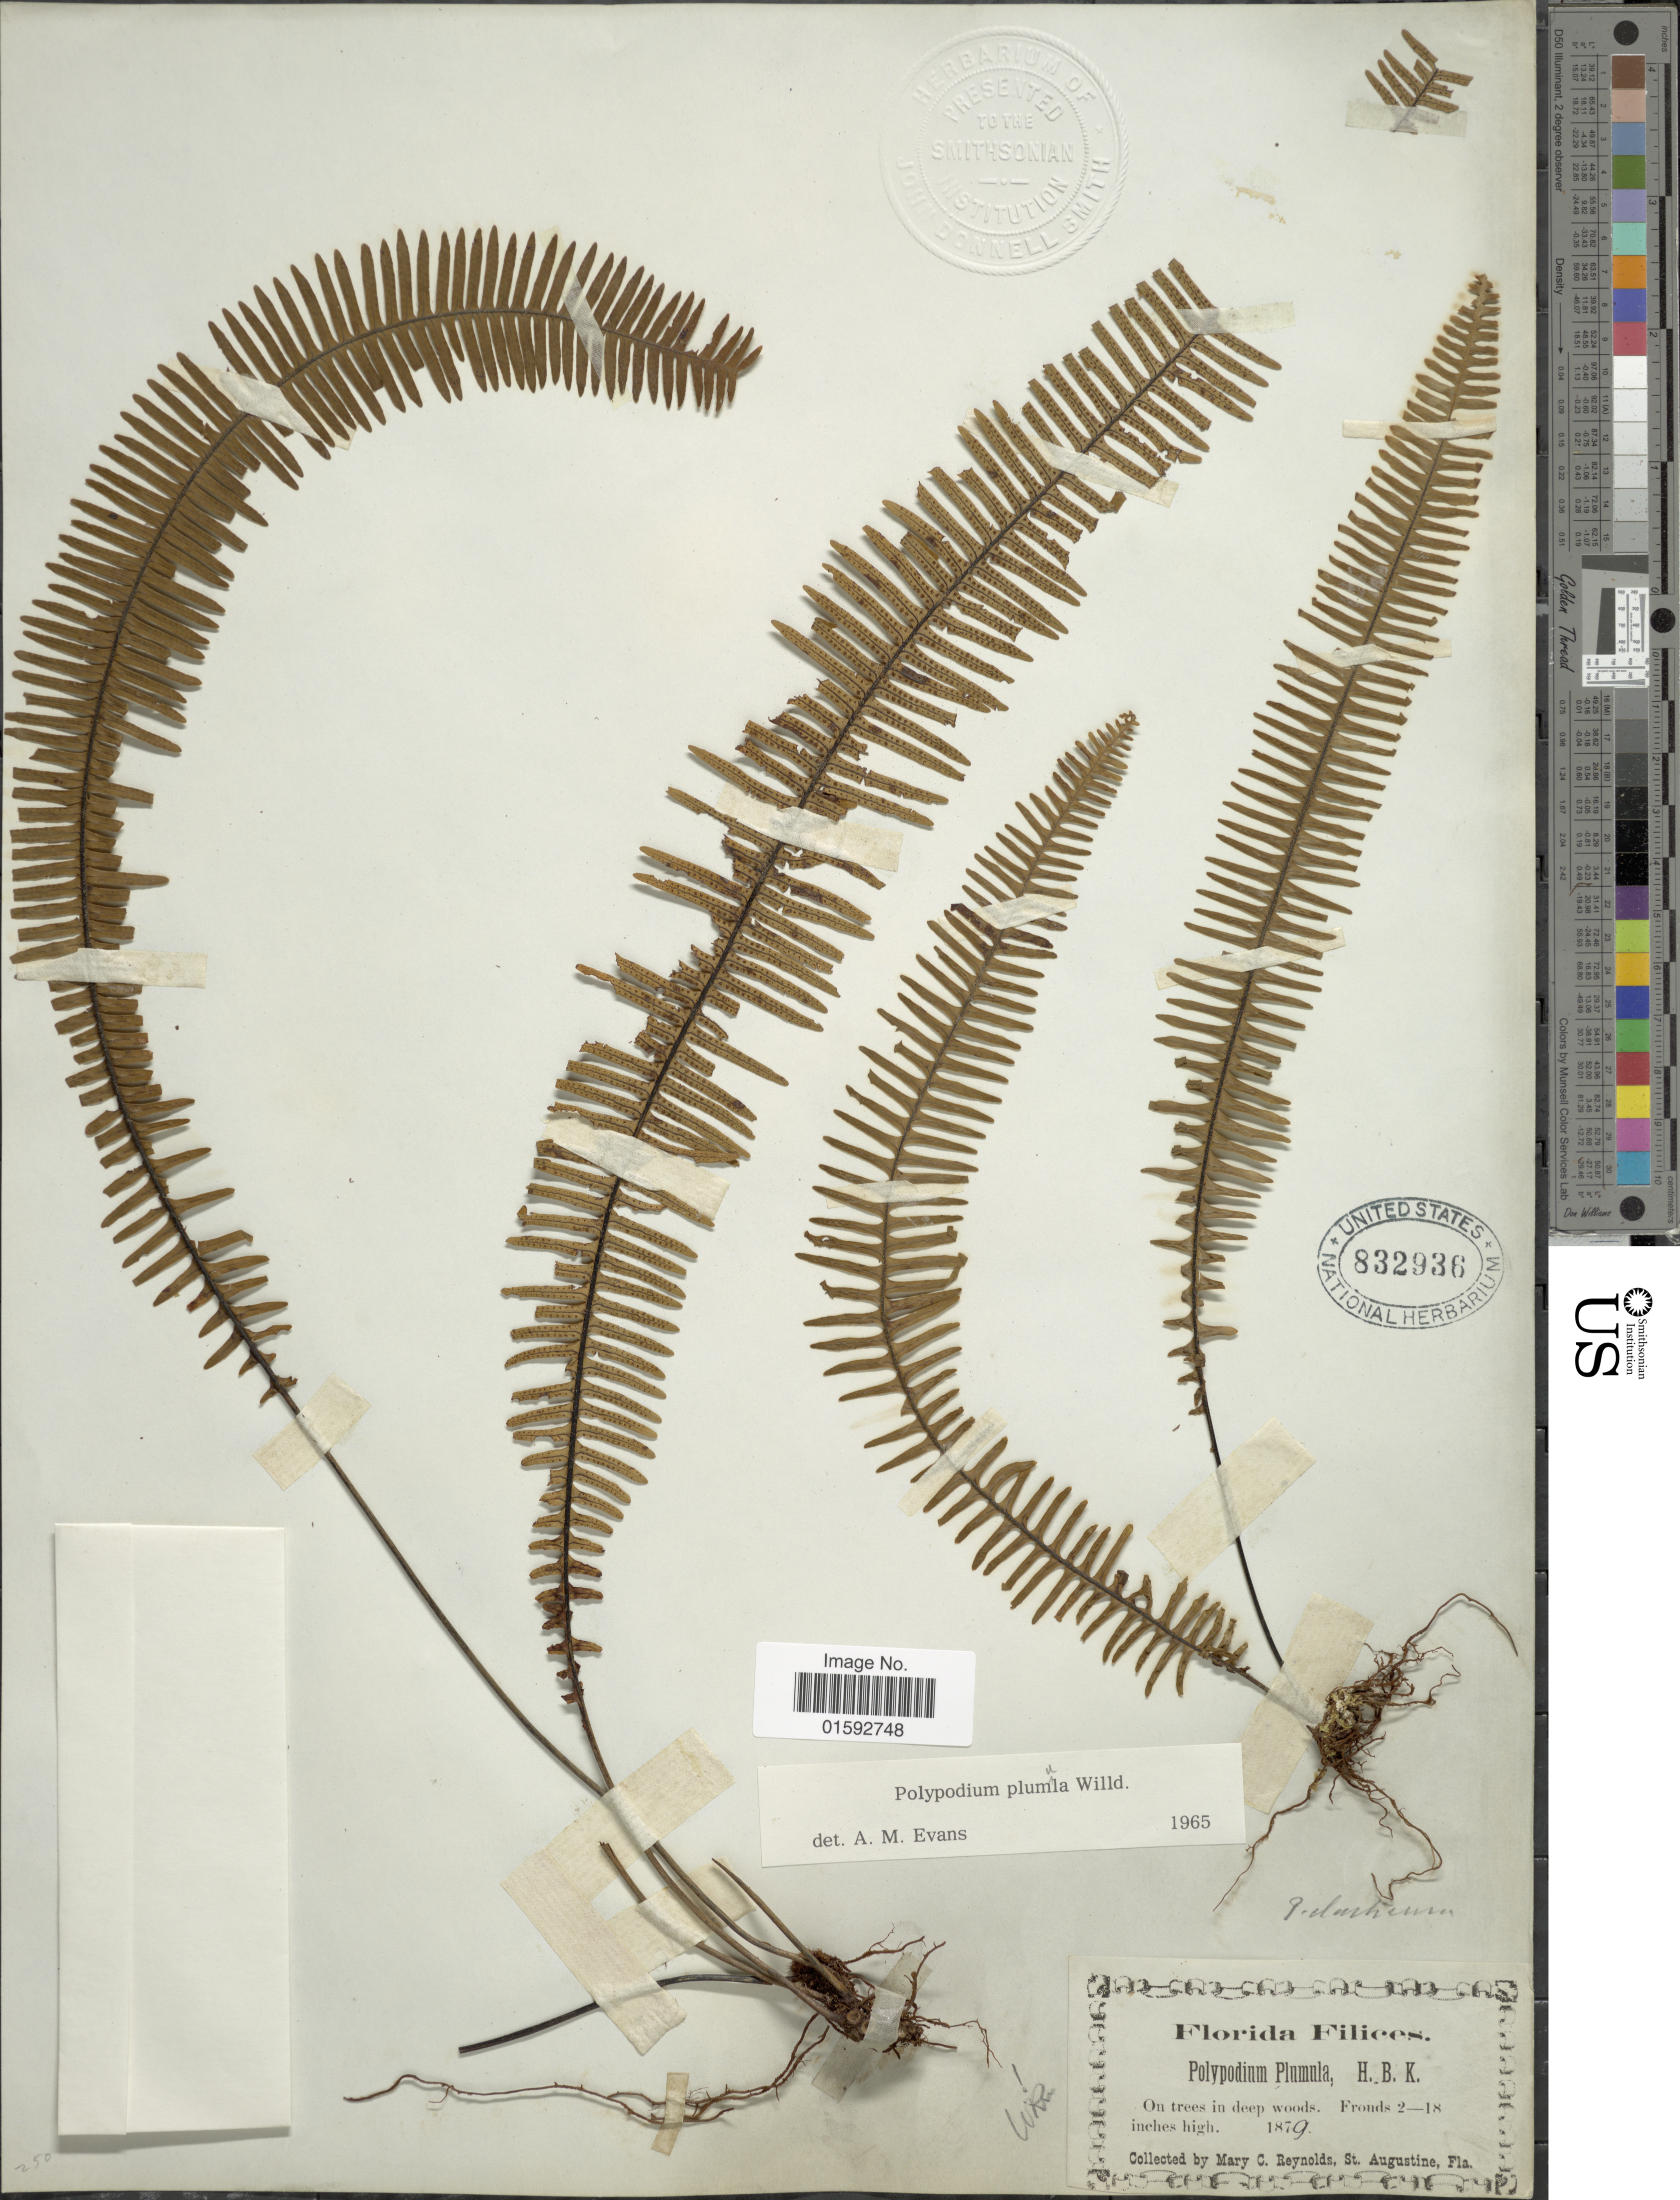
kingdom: Plantae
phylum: Tracheophyta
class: Polypodiopsida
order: Polypodiales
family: Polypodiaceae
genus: Pecluma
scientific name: Pecluma plumula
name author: (Humb. & Bonpl. ex Willd.) M.G. Price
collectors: M. Reynolds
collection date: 1879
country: United States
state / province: Florida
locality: St. Augustine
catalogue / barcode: US 832936